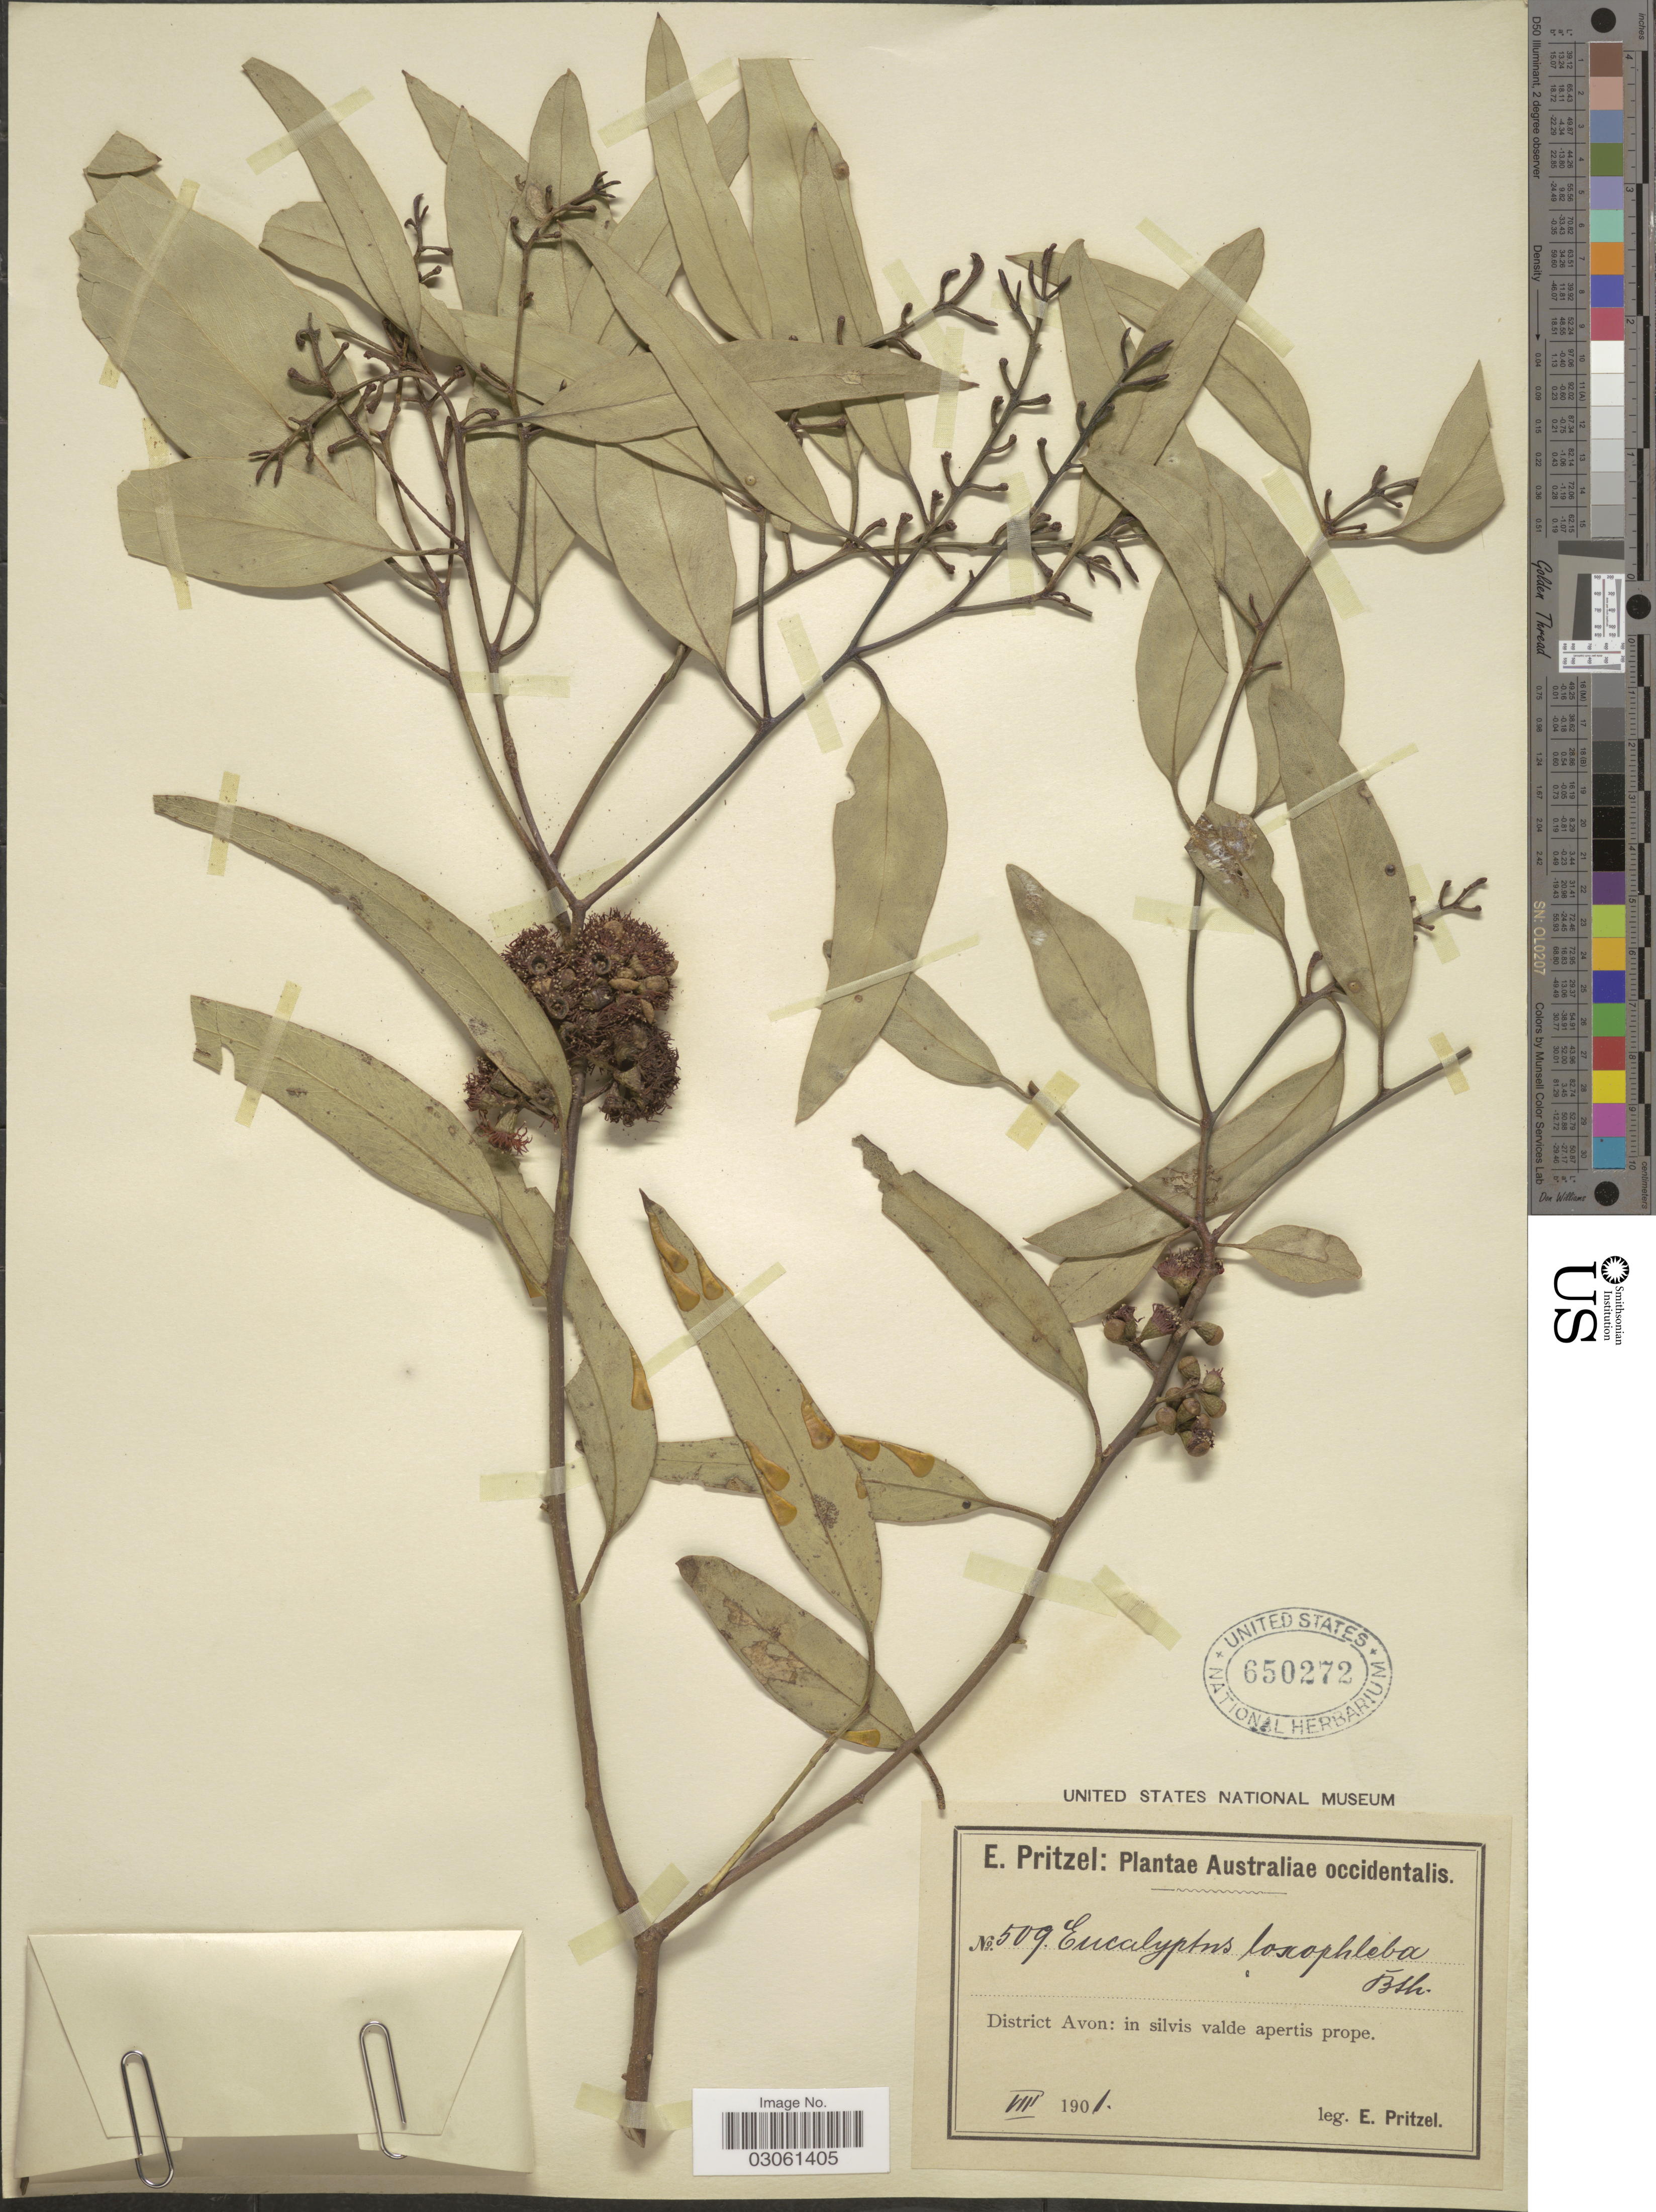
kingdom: Plantae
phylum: Tracheophyta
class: Magnoliopsida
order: Myrtales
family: Myrtaceae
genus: Eucalyptus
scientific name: Eucalyptus loxophleba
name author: Benth.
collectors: E. G. Pritzel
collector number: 509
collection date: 1901-08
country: Australia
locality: Australiae occidentalis. District Avon: in silvis valde apertis prope.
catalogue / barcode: US 650272